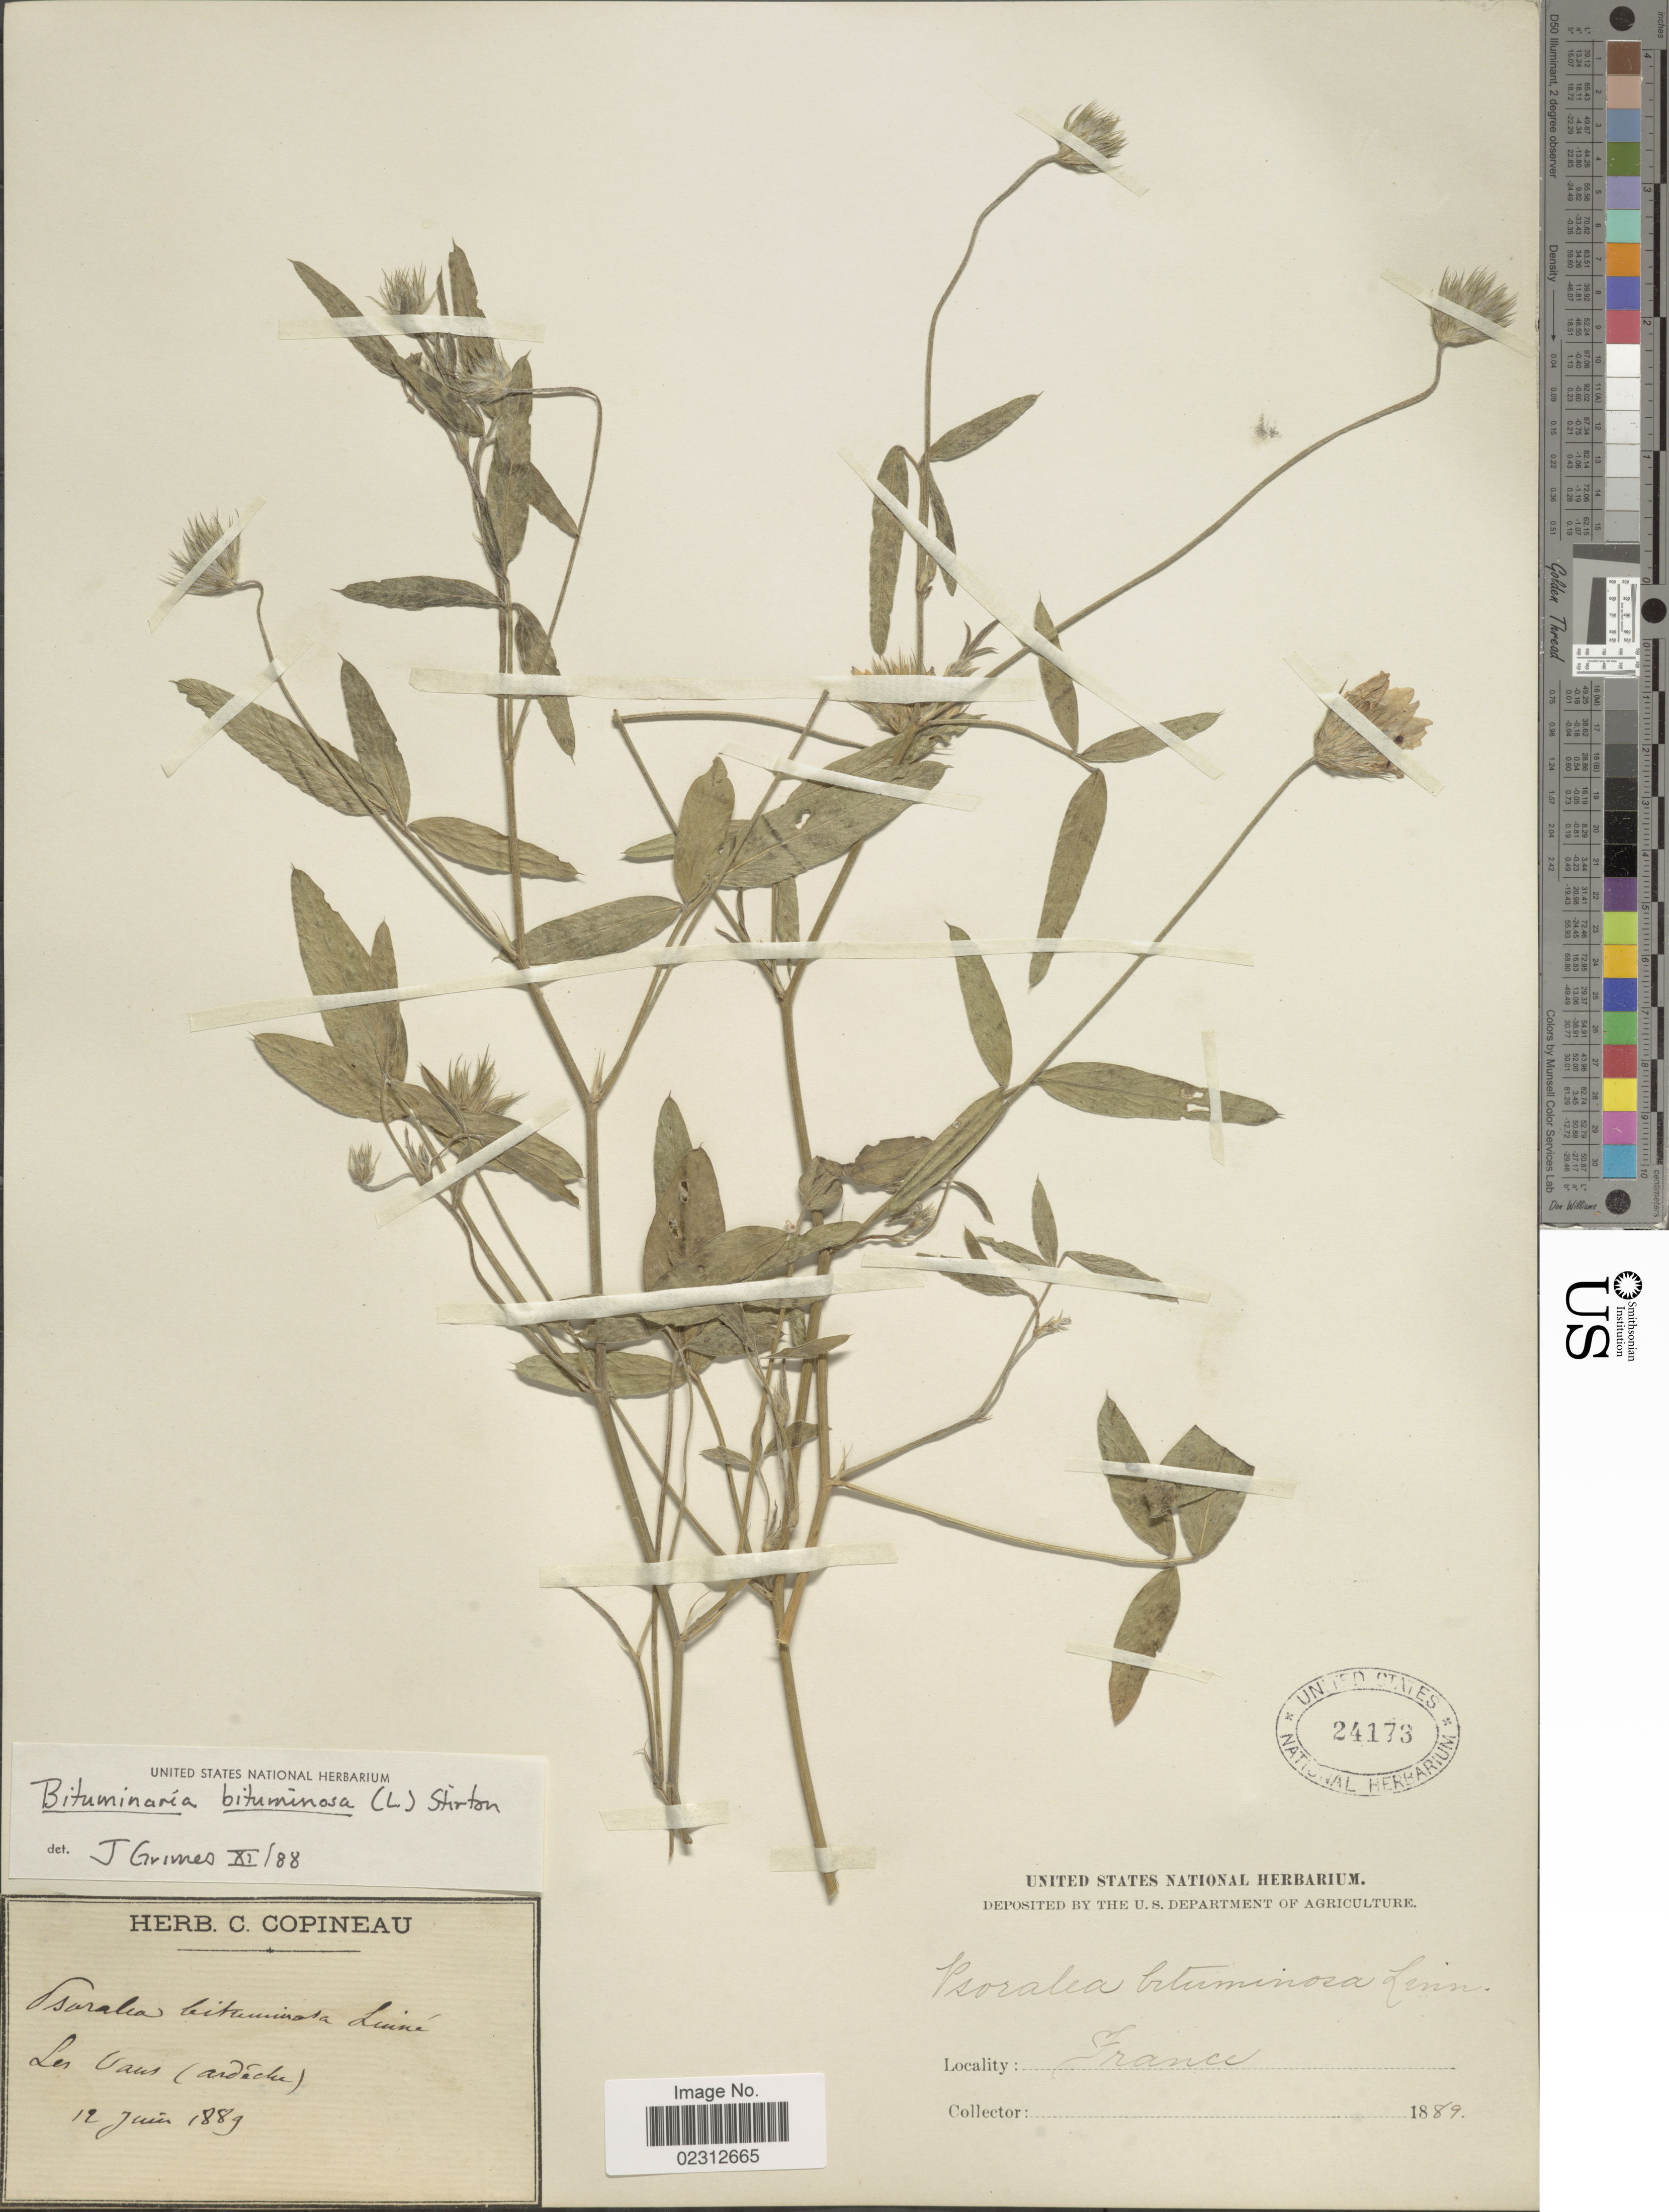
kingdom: Plantae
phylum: Tracheophyta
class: Magnoliopsida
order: Fabales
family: Fabaceae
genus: Bituminaria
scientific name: Bituminaria bituminosa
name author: (L.) C.H. Stirt.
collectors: ex herb. C. Copineau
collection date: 1889-06-12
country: France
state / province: Auvergne-Rhône-Alpes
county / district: Ardèche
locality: Les Vans (Ardèche)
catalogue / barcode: US 24173